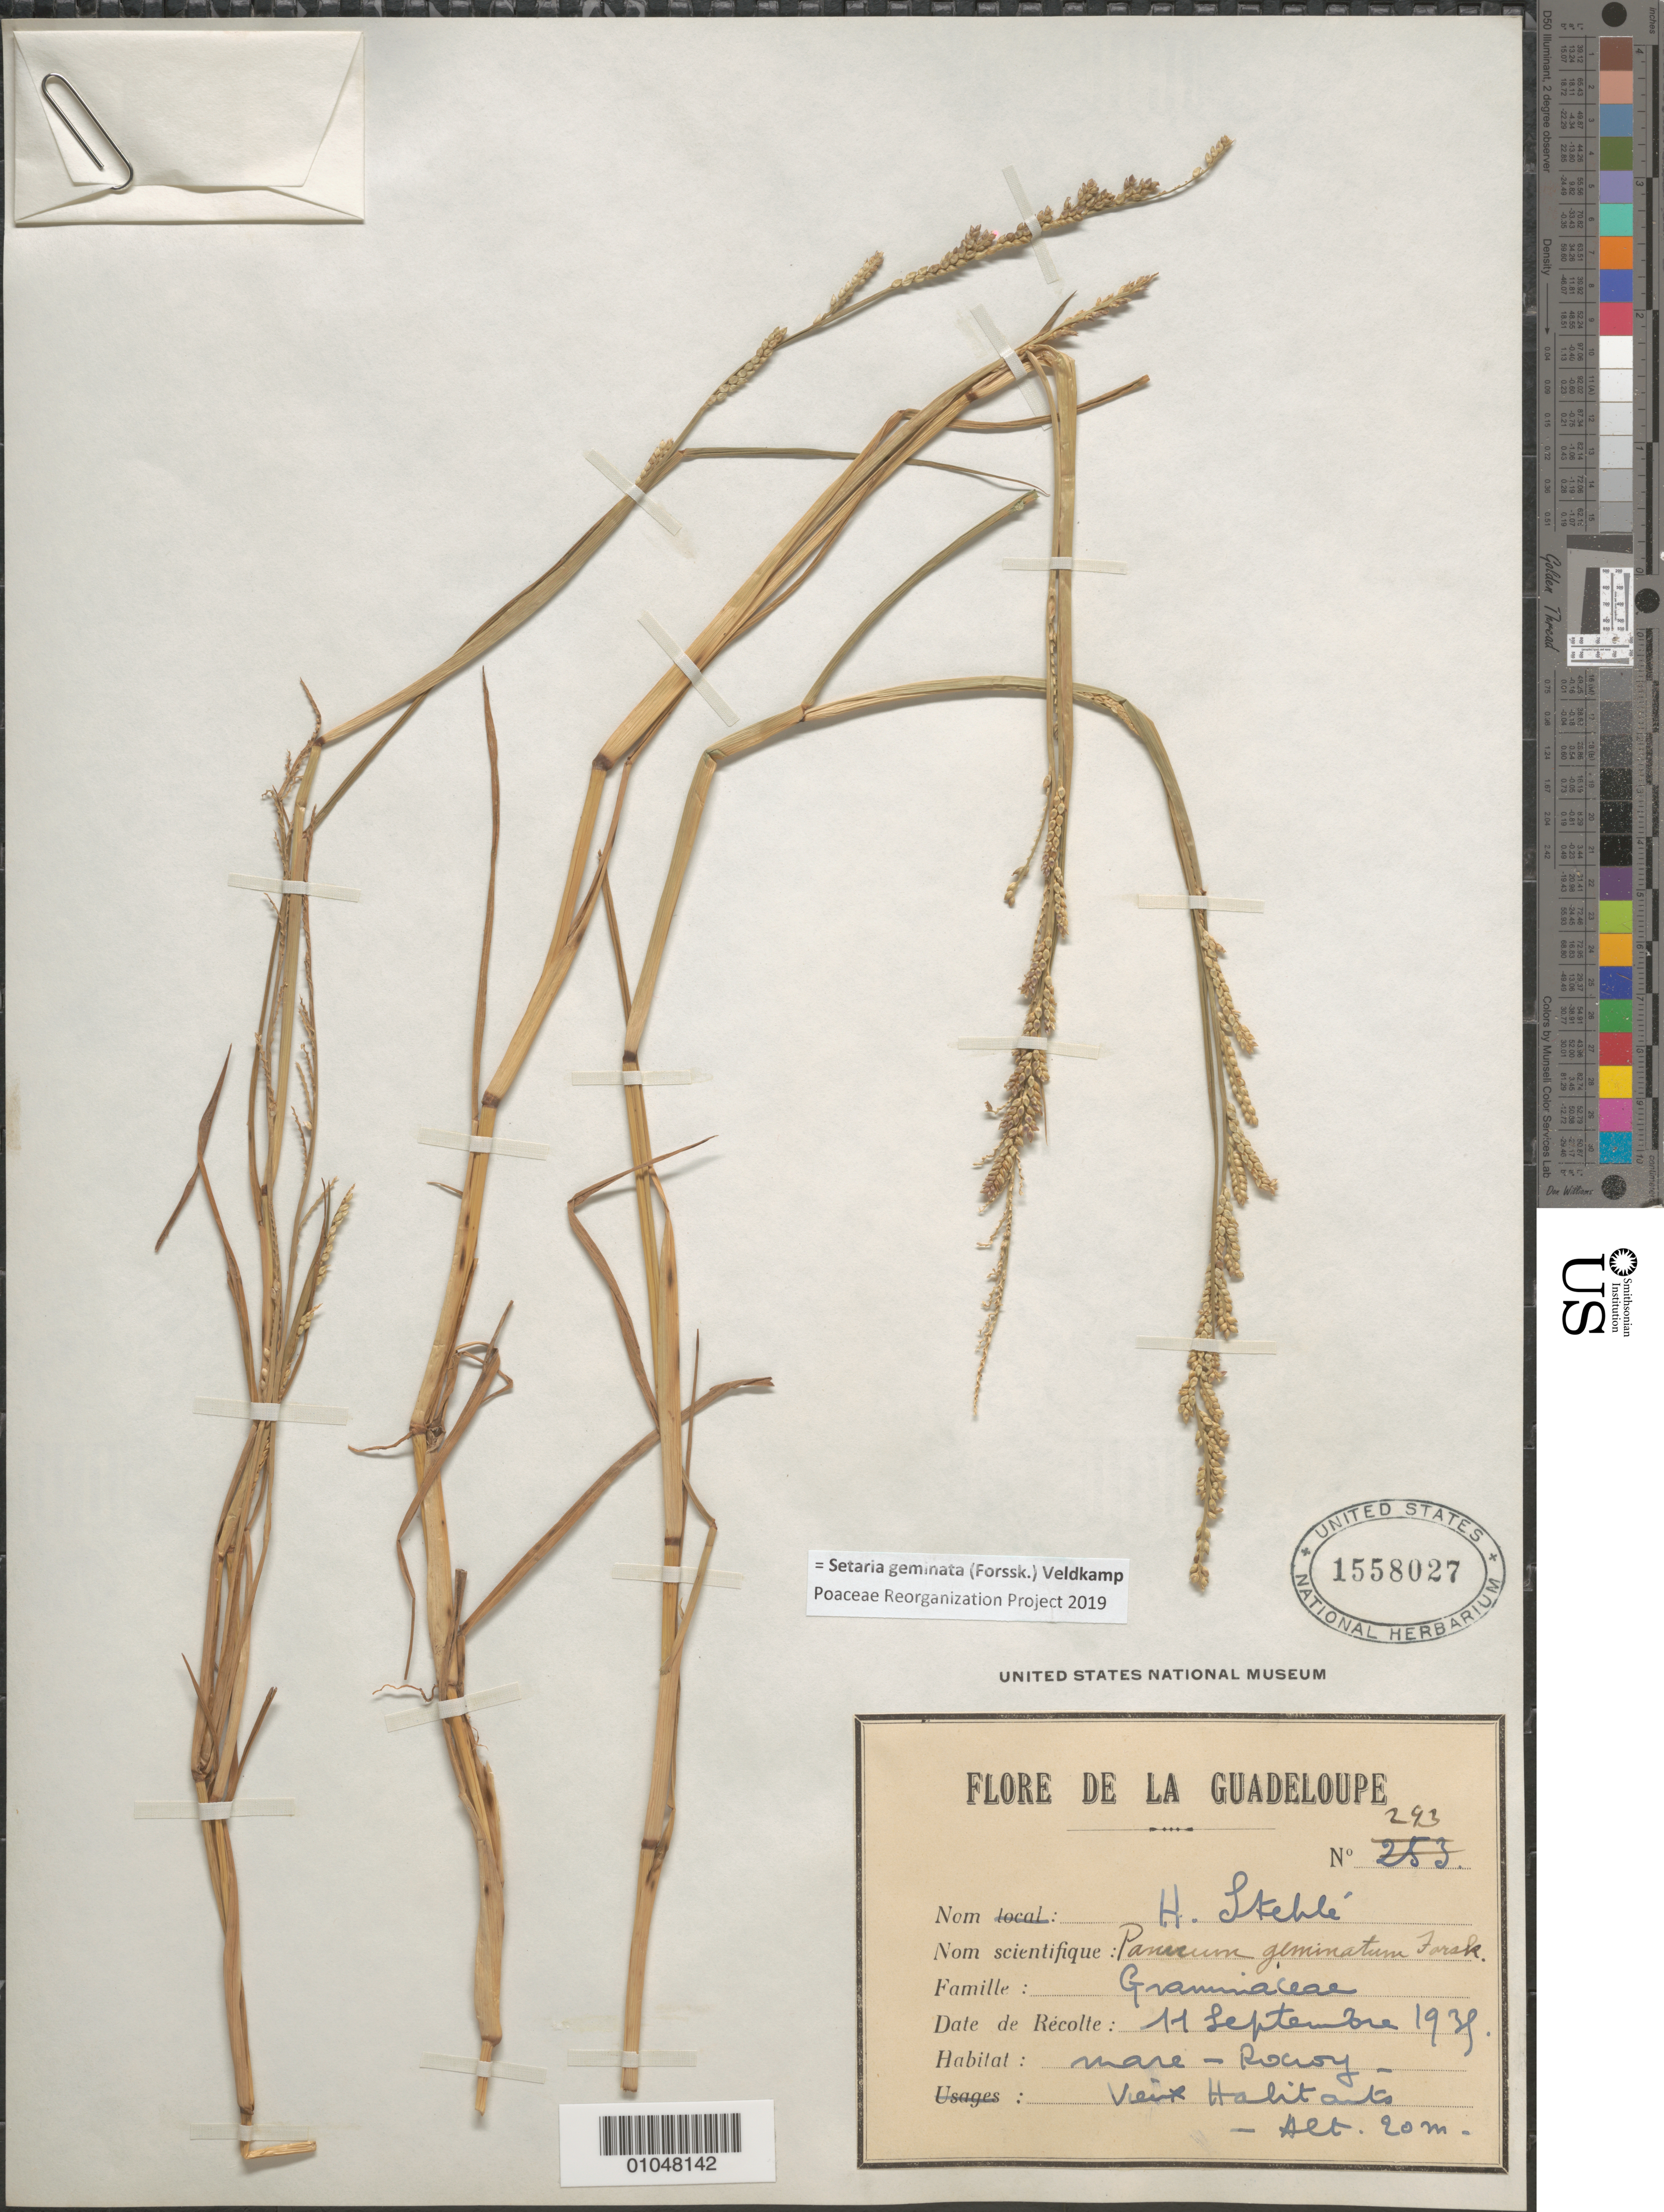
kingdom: Plantae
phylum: Tracheophyta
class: Liliopsida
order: Poales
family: Poaceae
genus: Panicum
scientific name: Panicum geminatum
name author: Forssk.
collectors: H. Stehlé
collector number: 293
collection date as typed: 11 Sep 1938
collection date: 1938-09-11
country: Guadeloupe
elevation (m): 20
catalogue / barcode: US 1558027